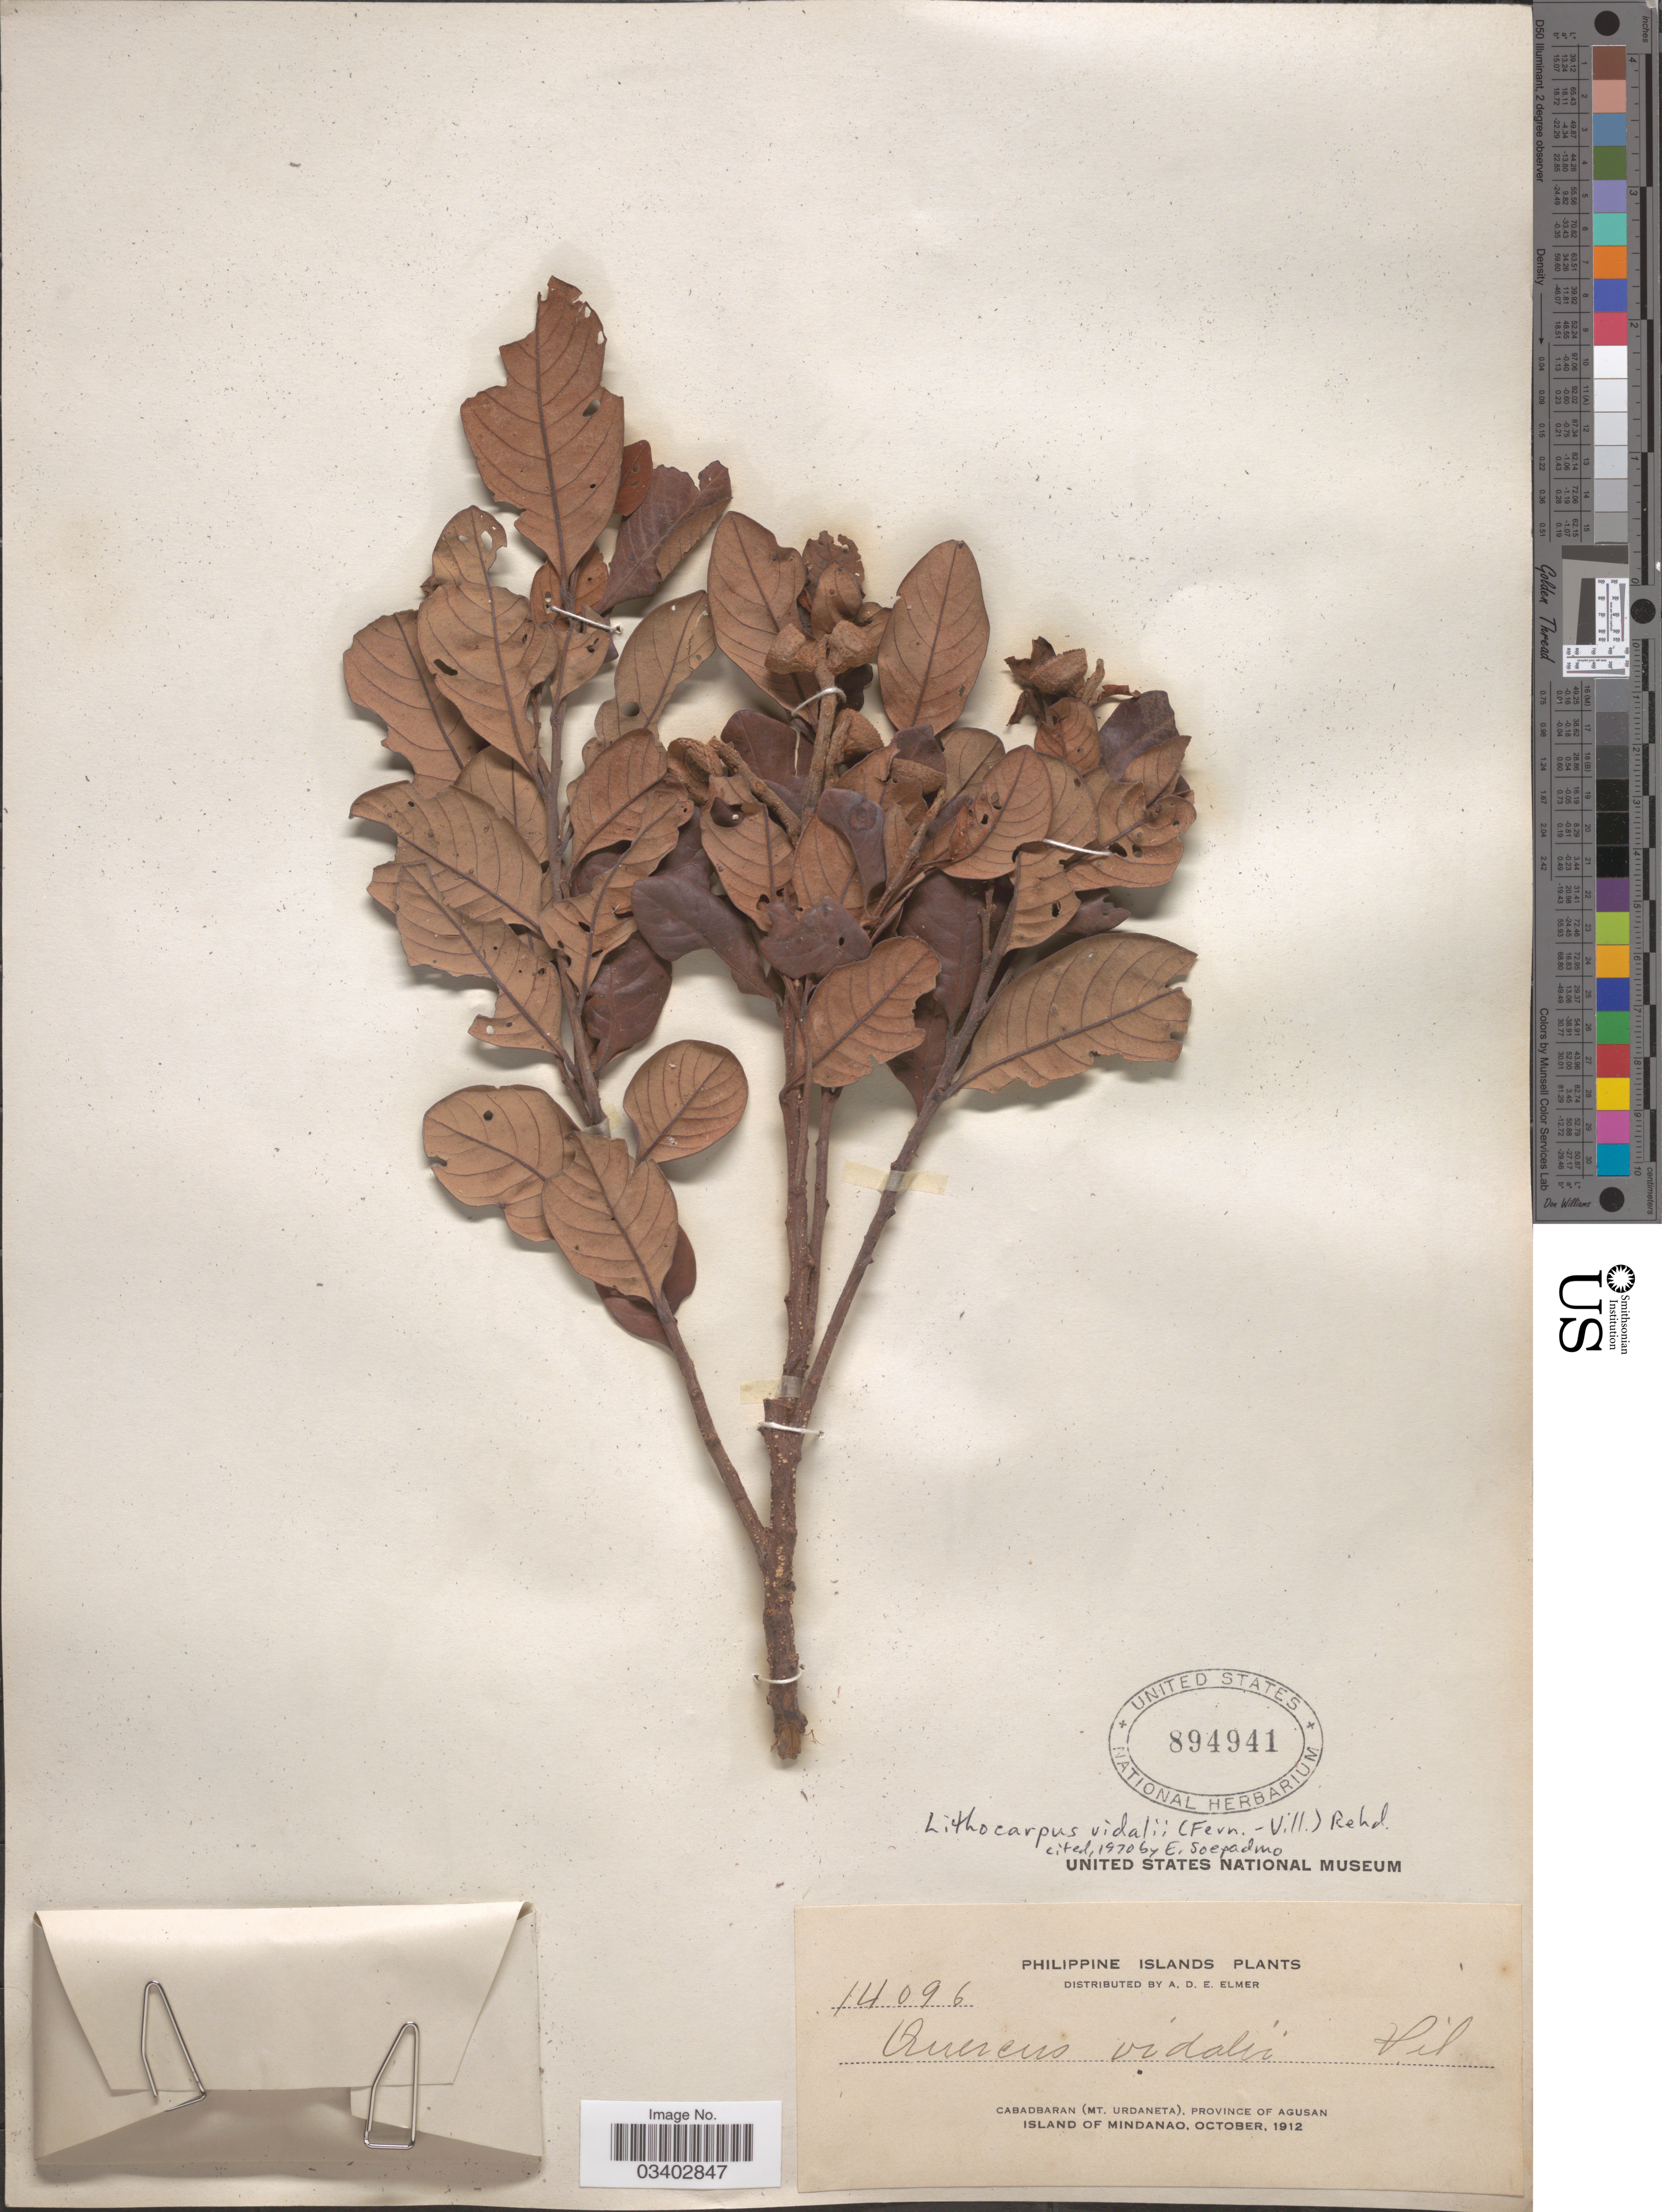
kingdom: Plantae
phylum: Tracheophyta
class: Magnoliopsida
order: Fagales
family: Fagaceae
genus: Lithocarpus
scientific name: Lithocarpus vidalii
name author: (Fern.-Vill.) Rehder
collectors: A. D. E. Elmer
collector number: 14096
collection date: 1912-10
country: Philippines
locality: Cabadbaran (Mt. Urdaneta), Province of Agusan. Island of Mindanao.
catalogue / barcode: US 894941